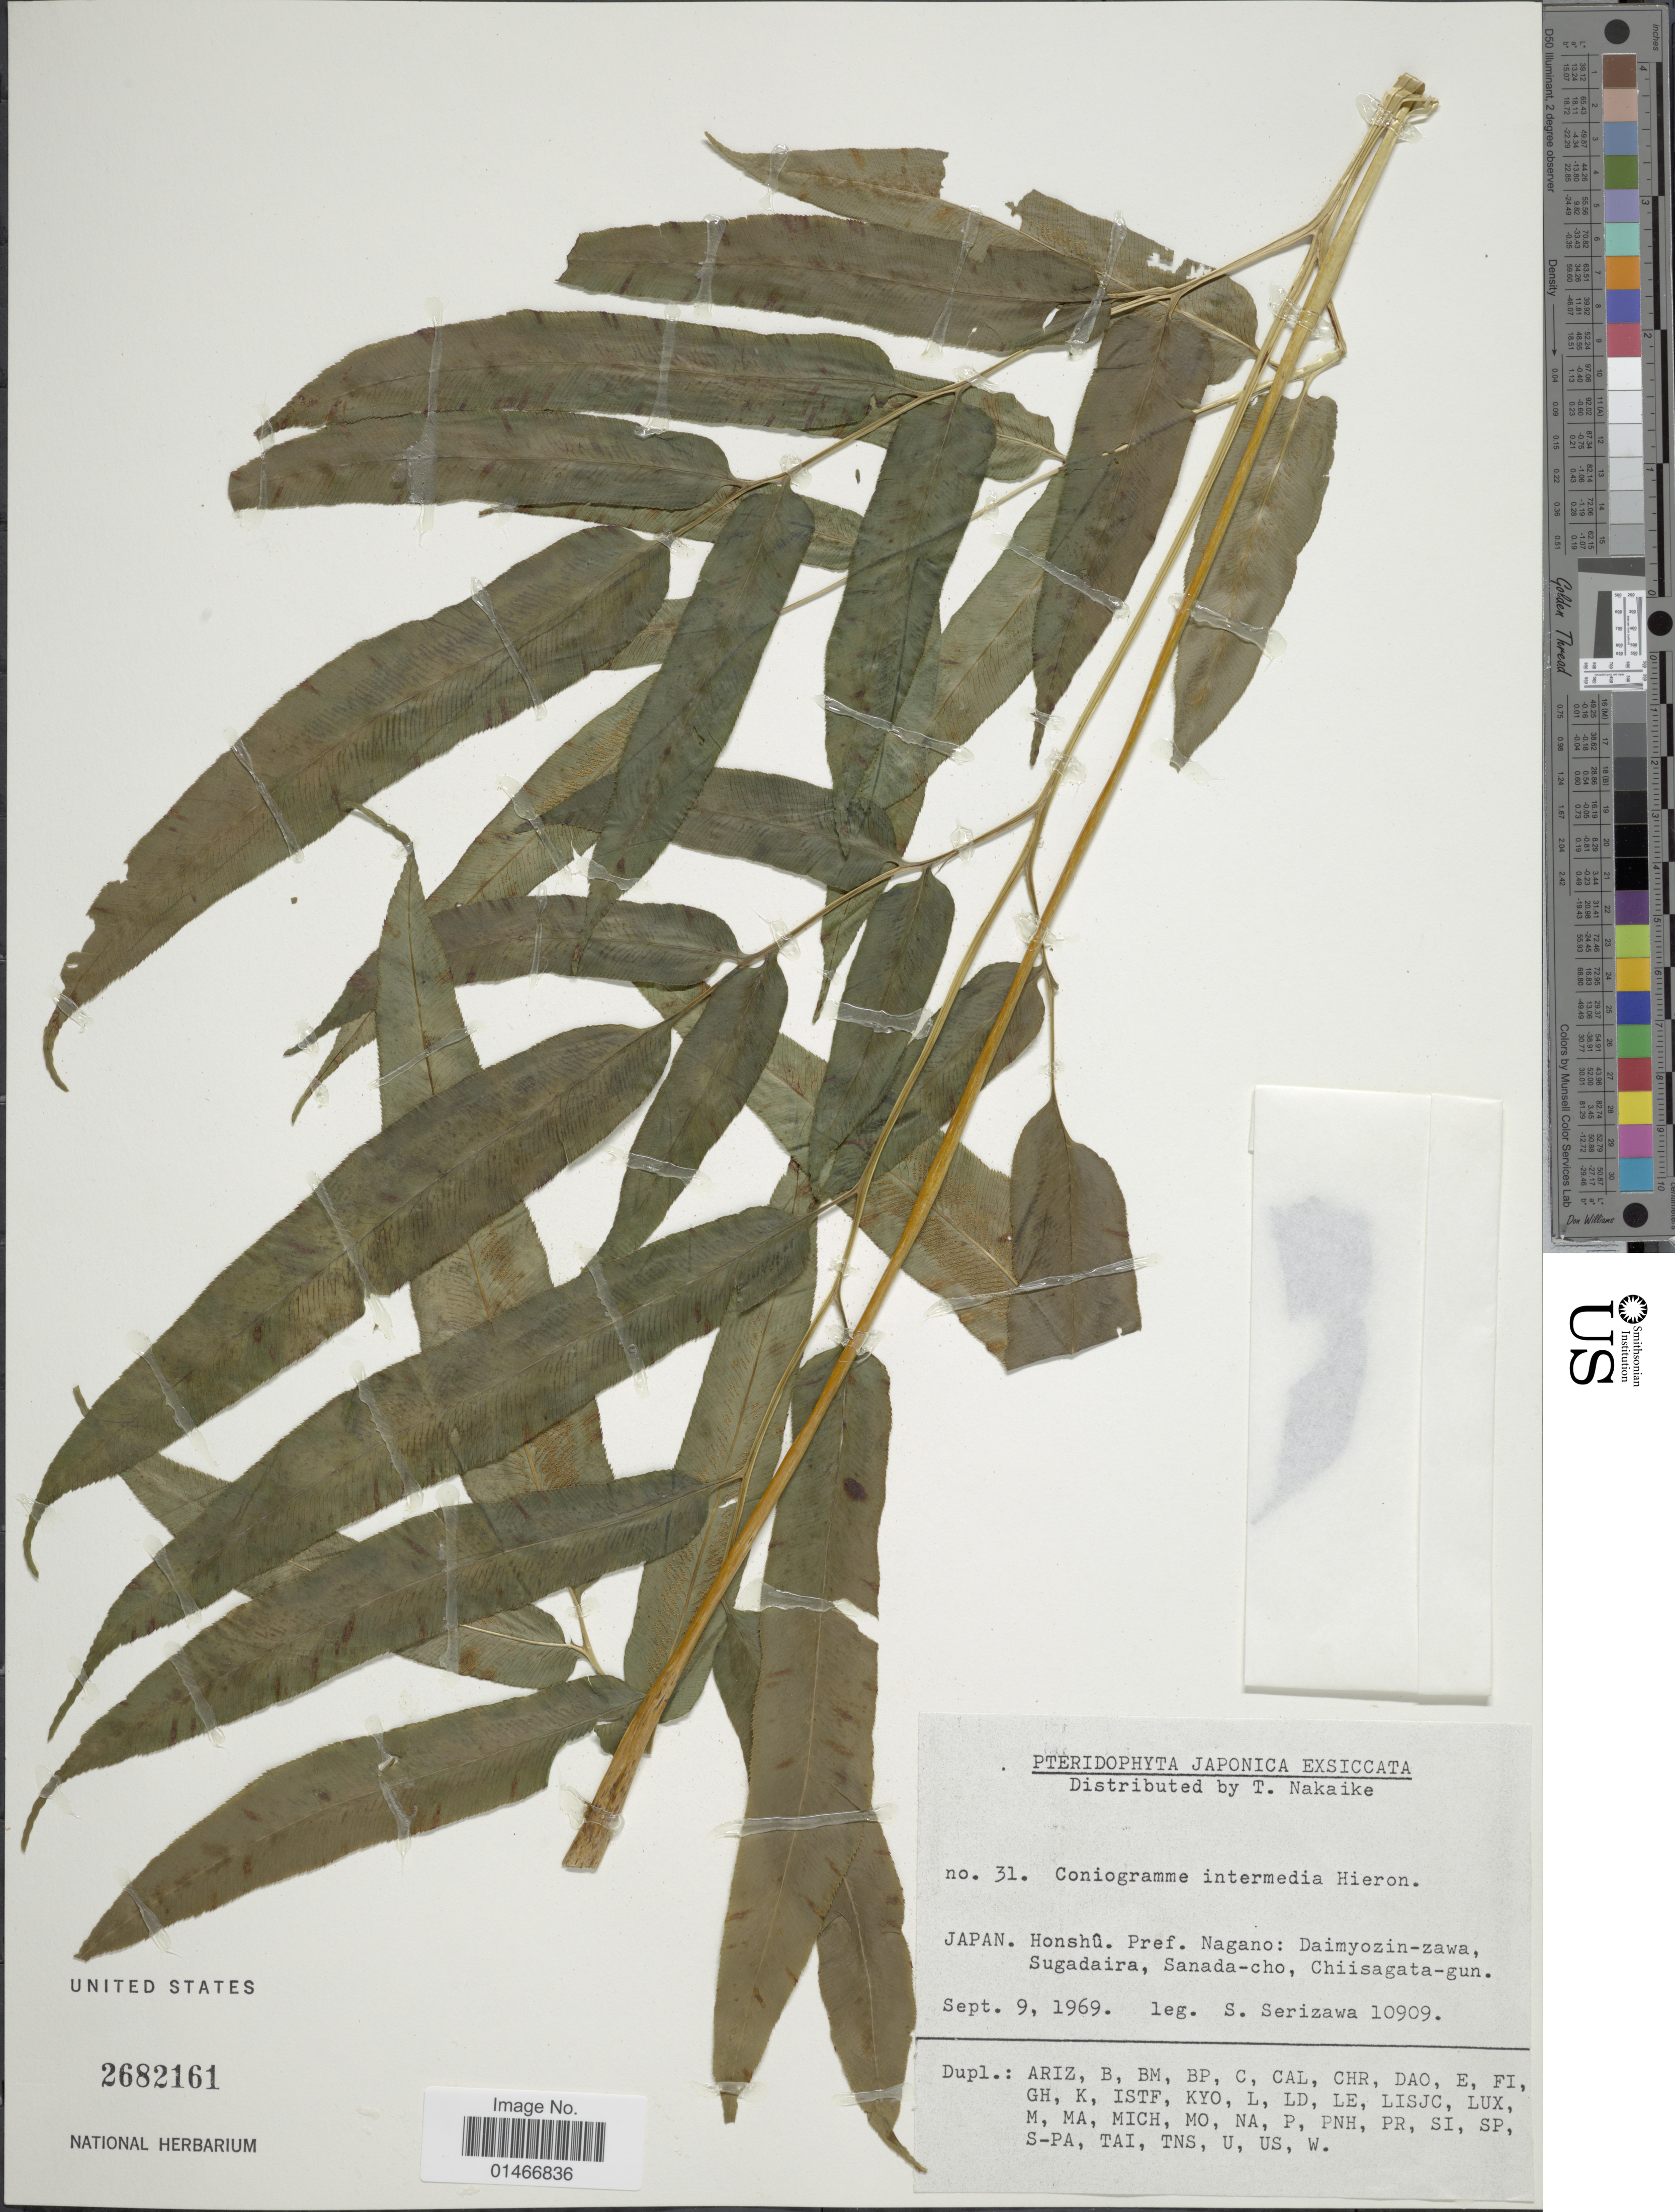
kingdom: Plantae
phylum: Tracheophyta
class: Polypodiopsida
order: Polypodiales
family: Pteridaceae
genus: Coniogramme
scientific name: Coniogramme intermedia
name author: Hieron.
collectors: S. Serizawa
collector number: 10909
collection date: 1969-09-09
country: Japan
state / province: Nagano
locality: Honshu. Pref. Nagano: Daimyozin-Zawa, Sugadaira, Sanada-cho, Chiisagata-gun.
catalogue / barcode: US 2682161